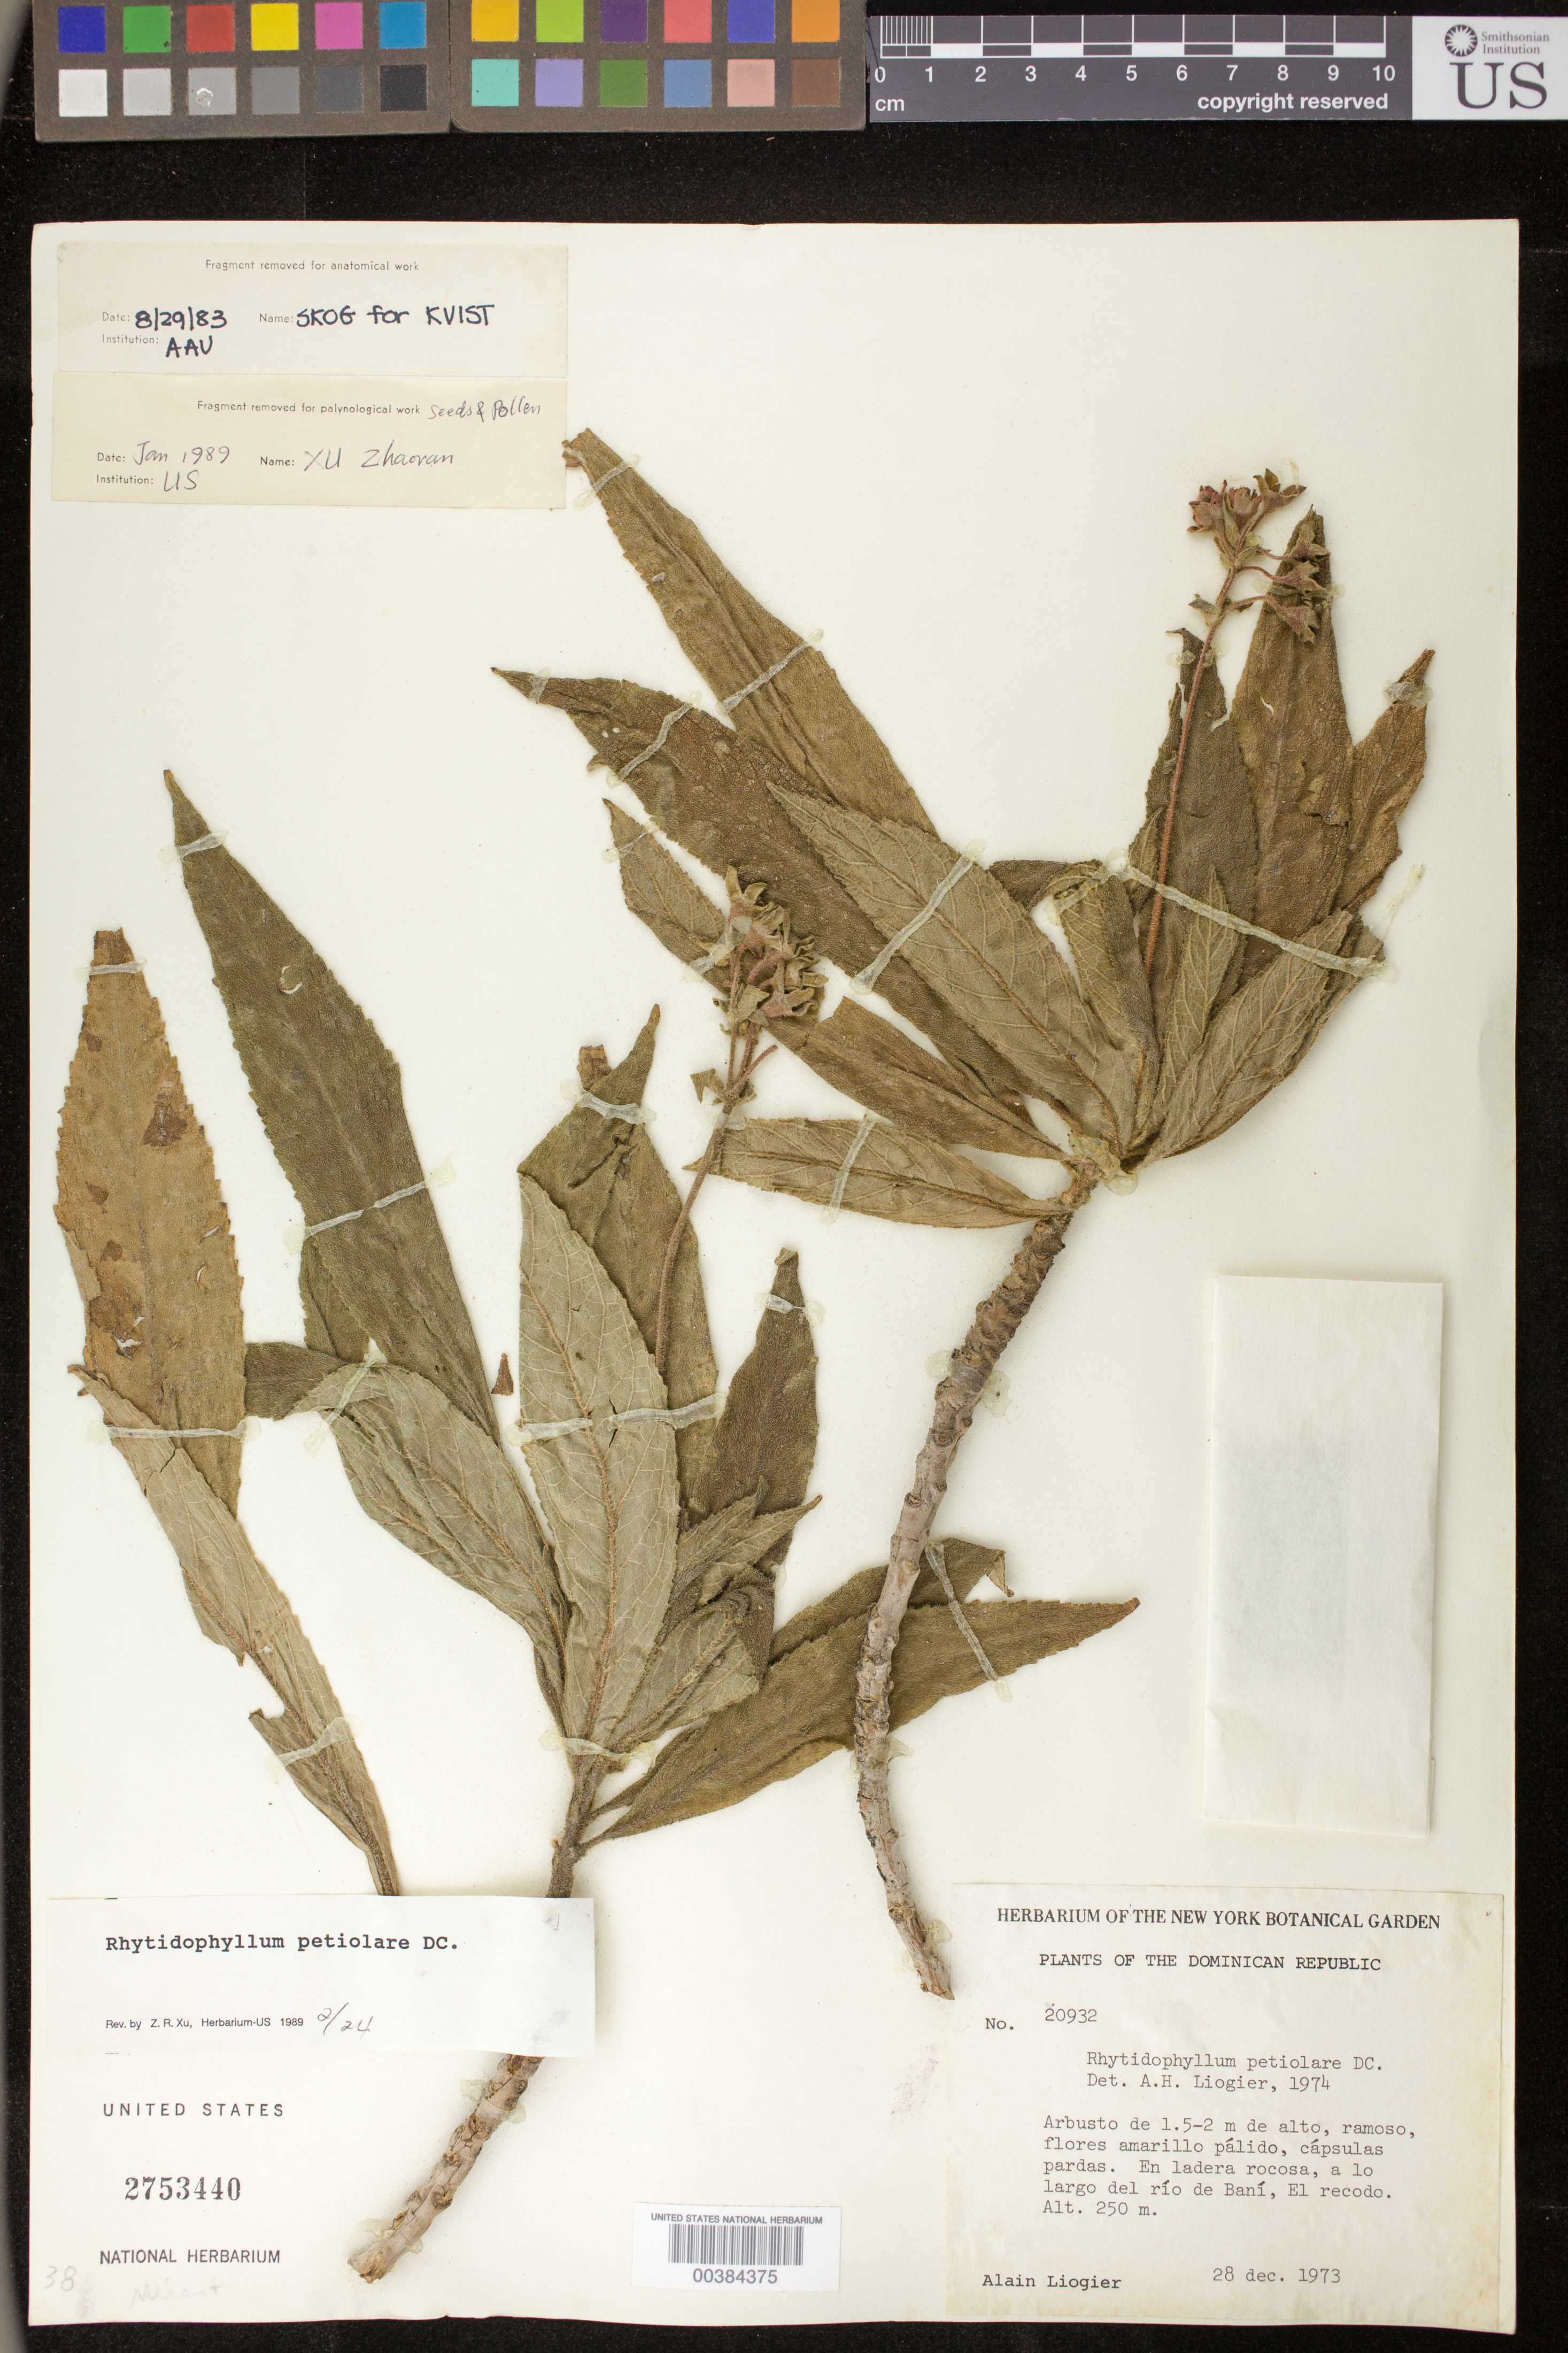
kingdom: Plantae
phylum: Tracheophyta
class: Magnoliopsida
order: Lamiales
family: Gesneriaceae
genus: Rhytidophyllum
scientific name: Rhytidophyllum petiolare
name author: DC.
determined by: Skog, Laurence E.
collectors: A. H. Liogier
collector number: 20932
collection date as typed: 28 Dec 1973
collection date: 1973-12-28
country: Dominican Republic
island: Hispaniola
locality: A lo largo del río de Baní, El Recodo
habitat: En ladera rocosa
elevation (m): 250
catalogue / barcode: US 2753440